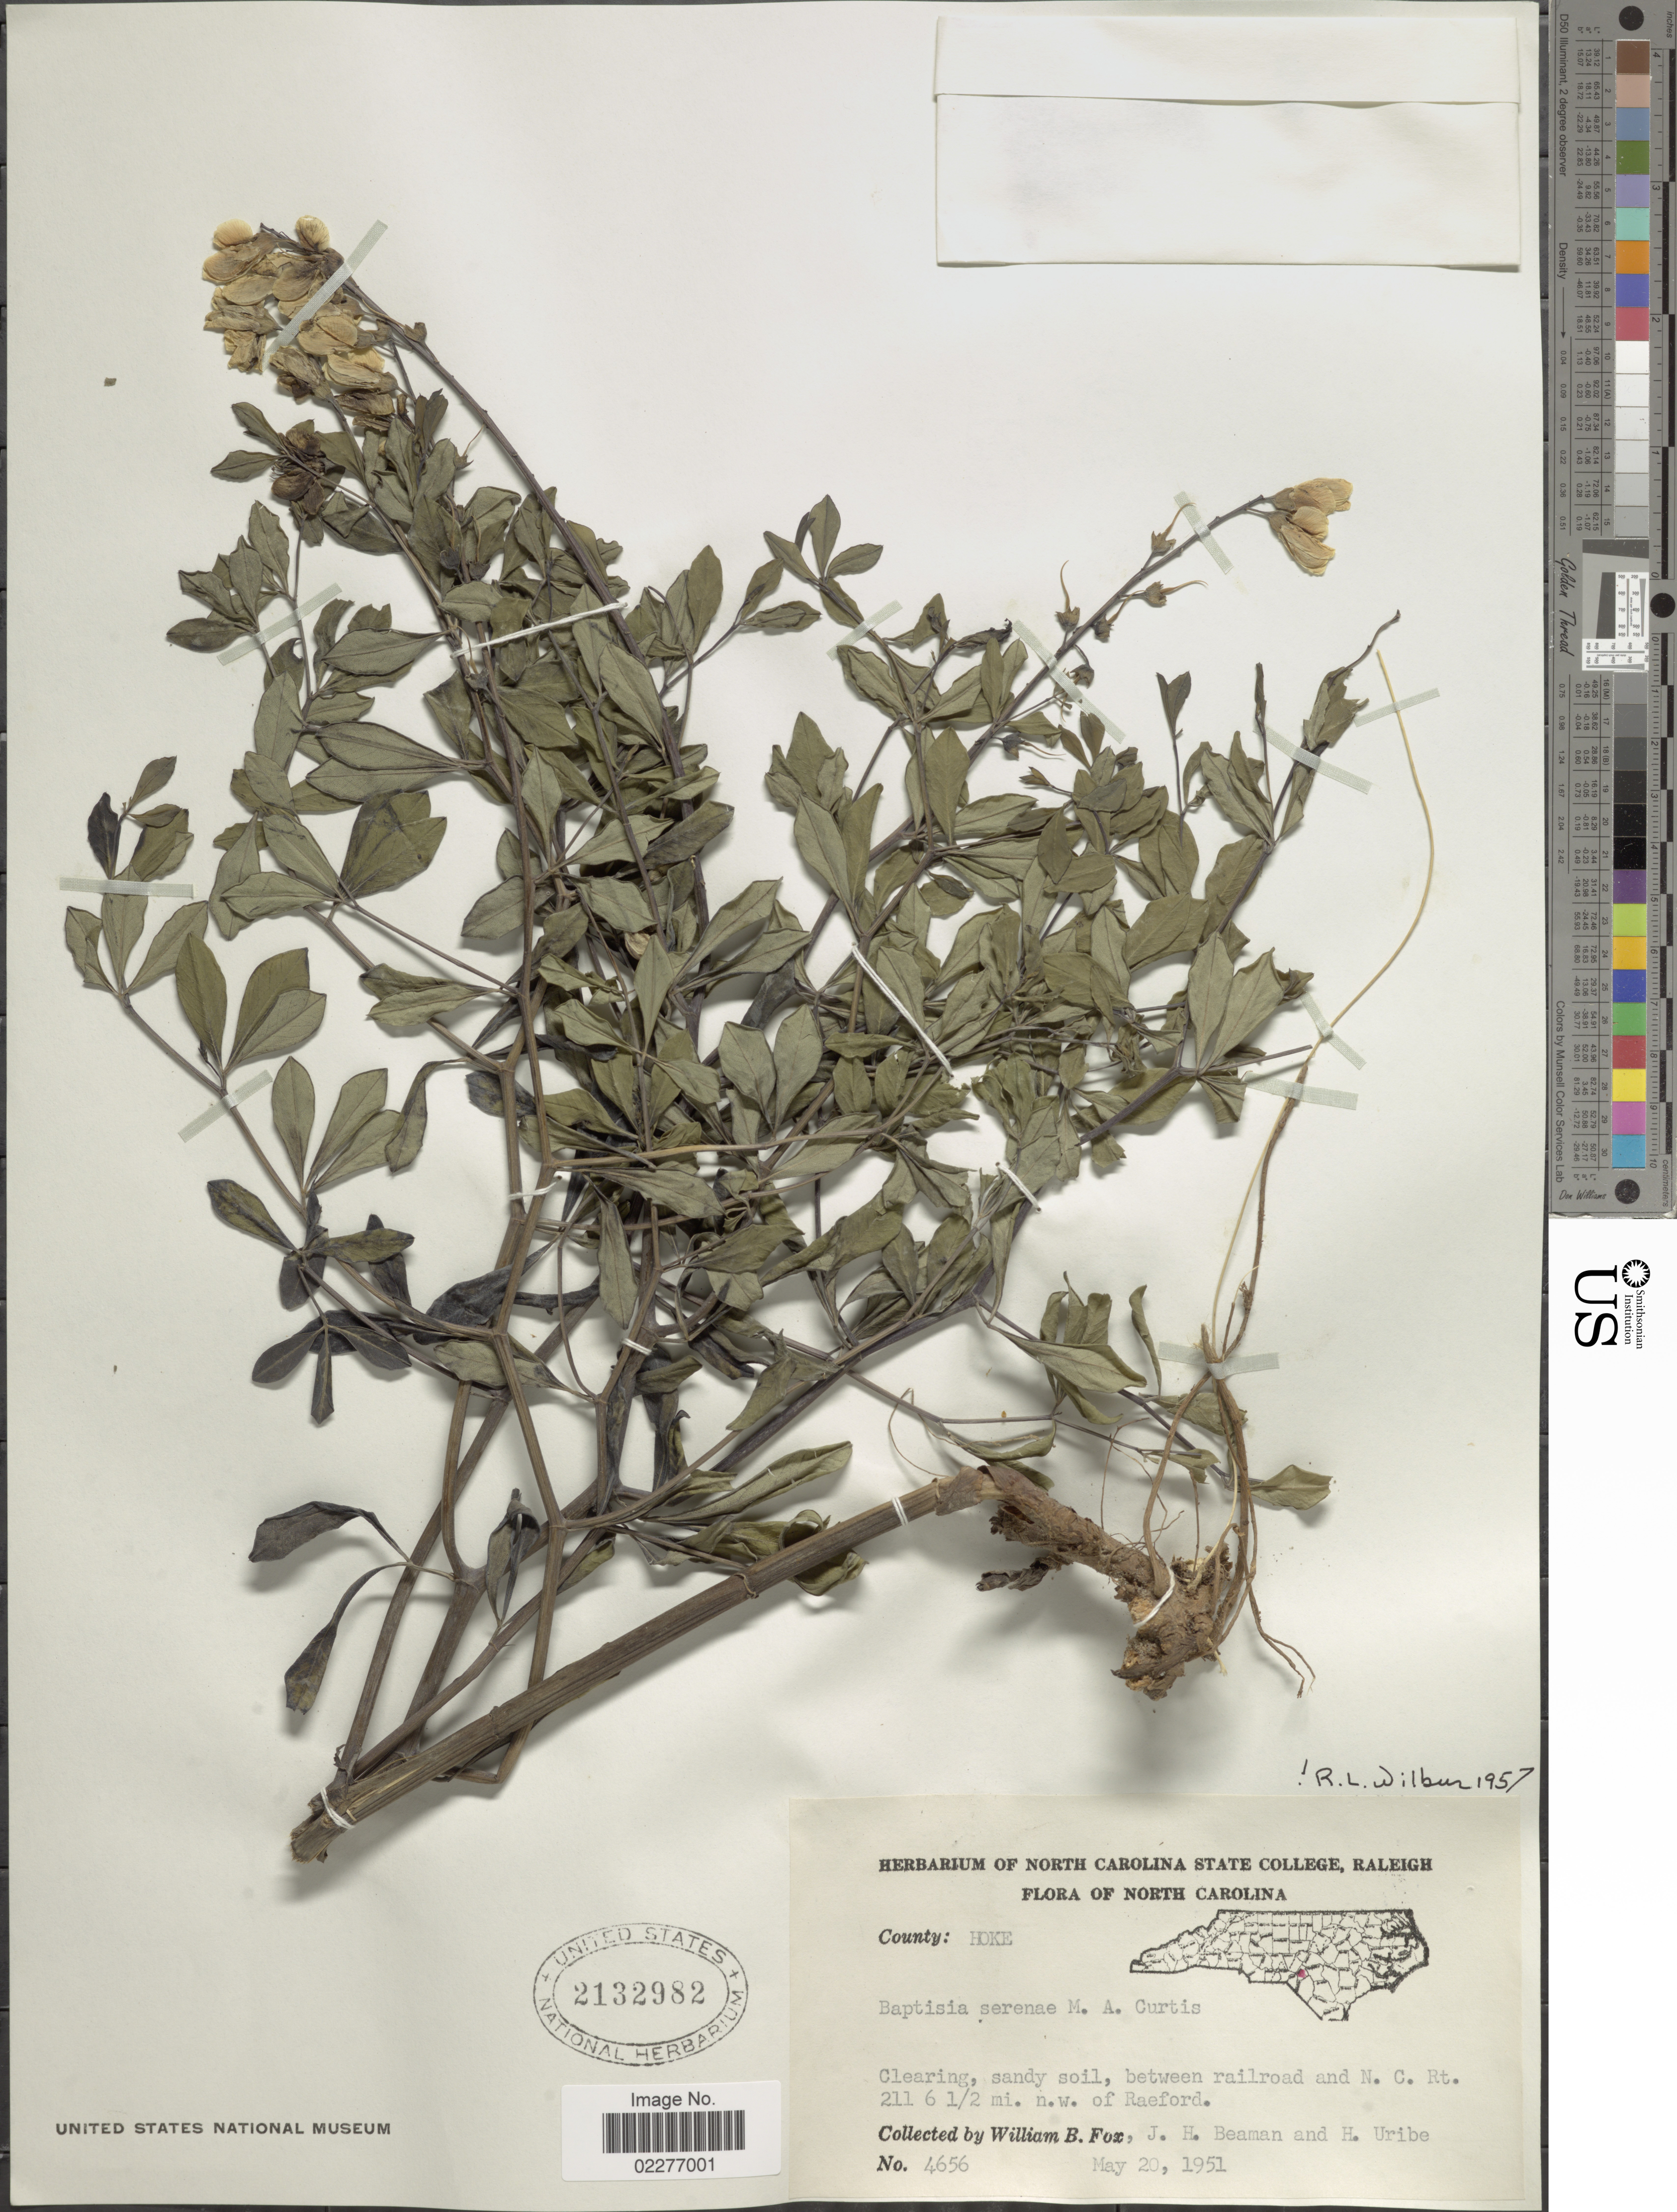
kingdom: Plantae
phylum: Tracheophyta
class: Magnoliopsida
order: Fabales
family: Fabaceae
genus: Baptisia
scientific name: Baptisia serenae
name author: M.A. Curtis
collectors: W. B. Fox, J. H. Beaman & H. Uribe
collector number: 4656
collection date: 1951-05-20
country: United States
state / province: North Carolina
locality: Hoke, Clearing, sandy soil, between railroad and N.C Rt 211 6 ½ mi. n.w. of Raeford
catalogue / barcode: US 2132982